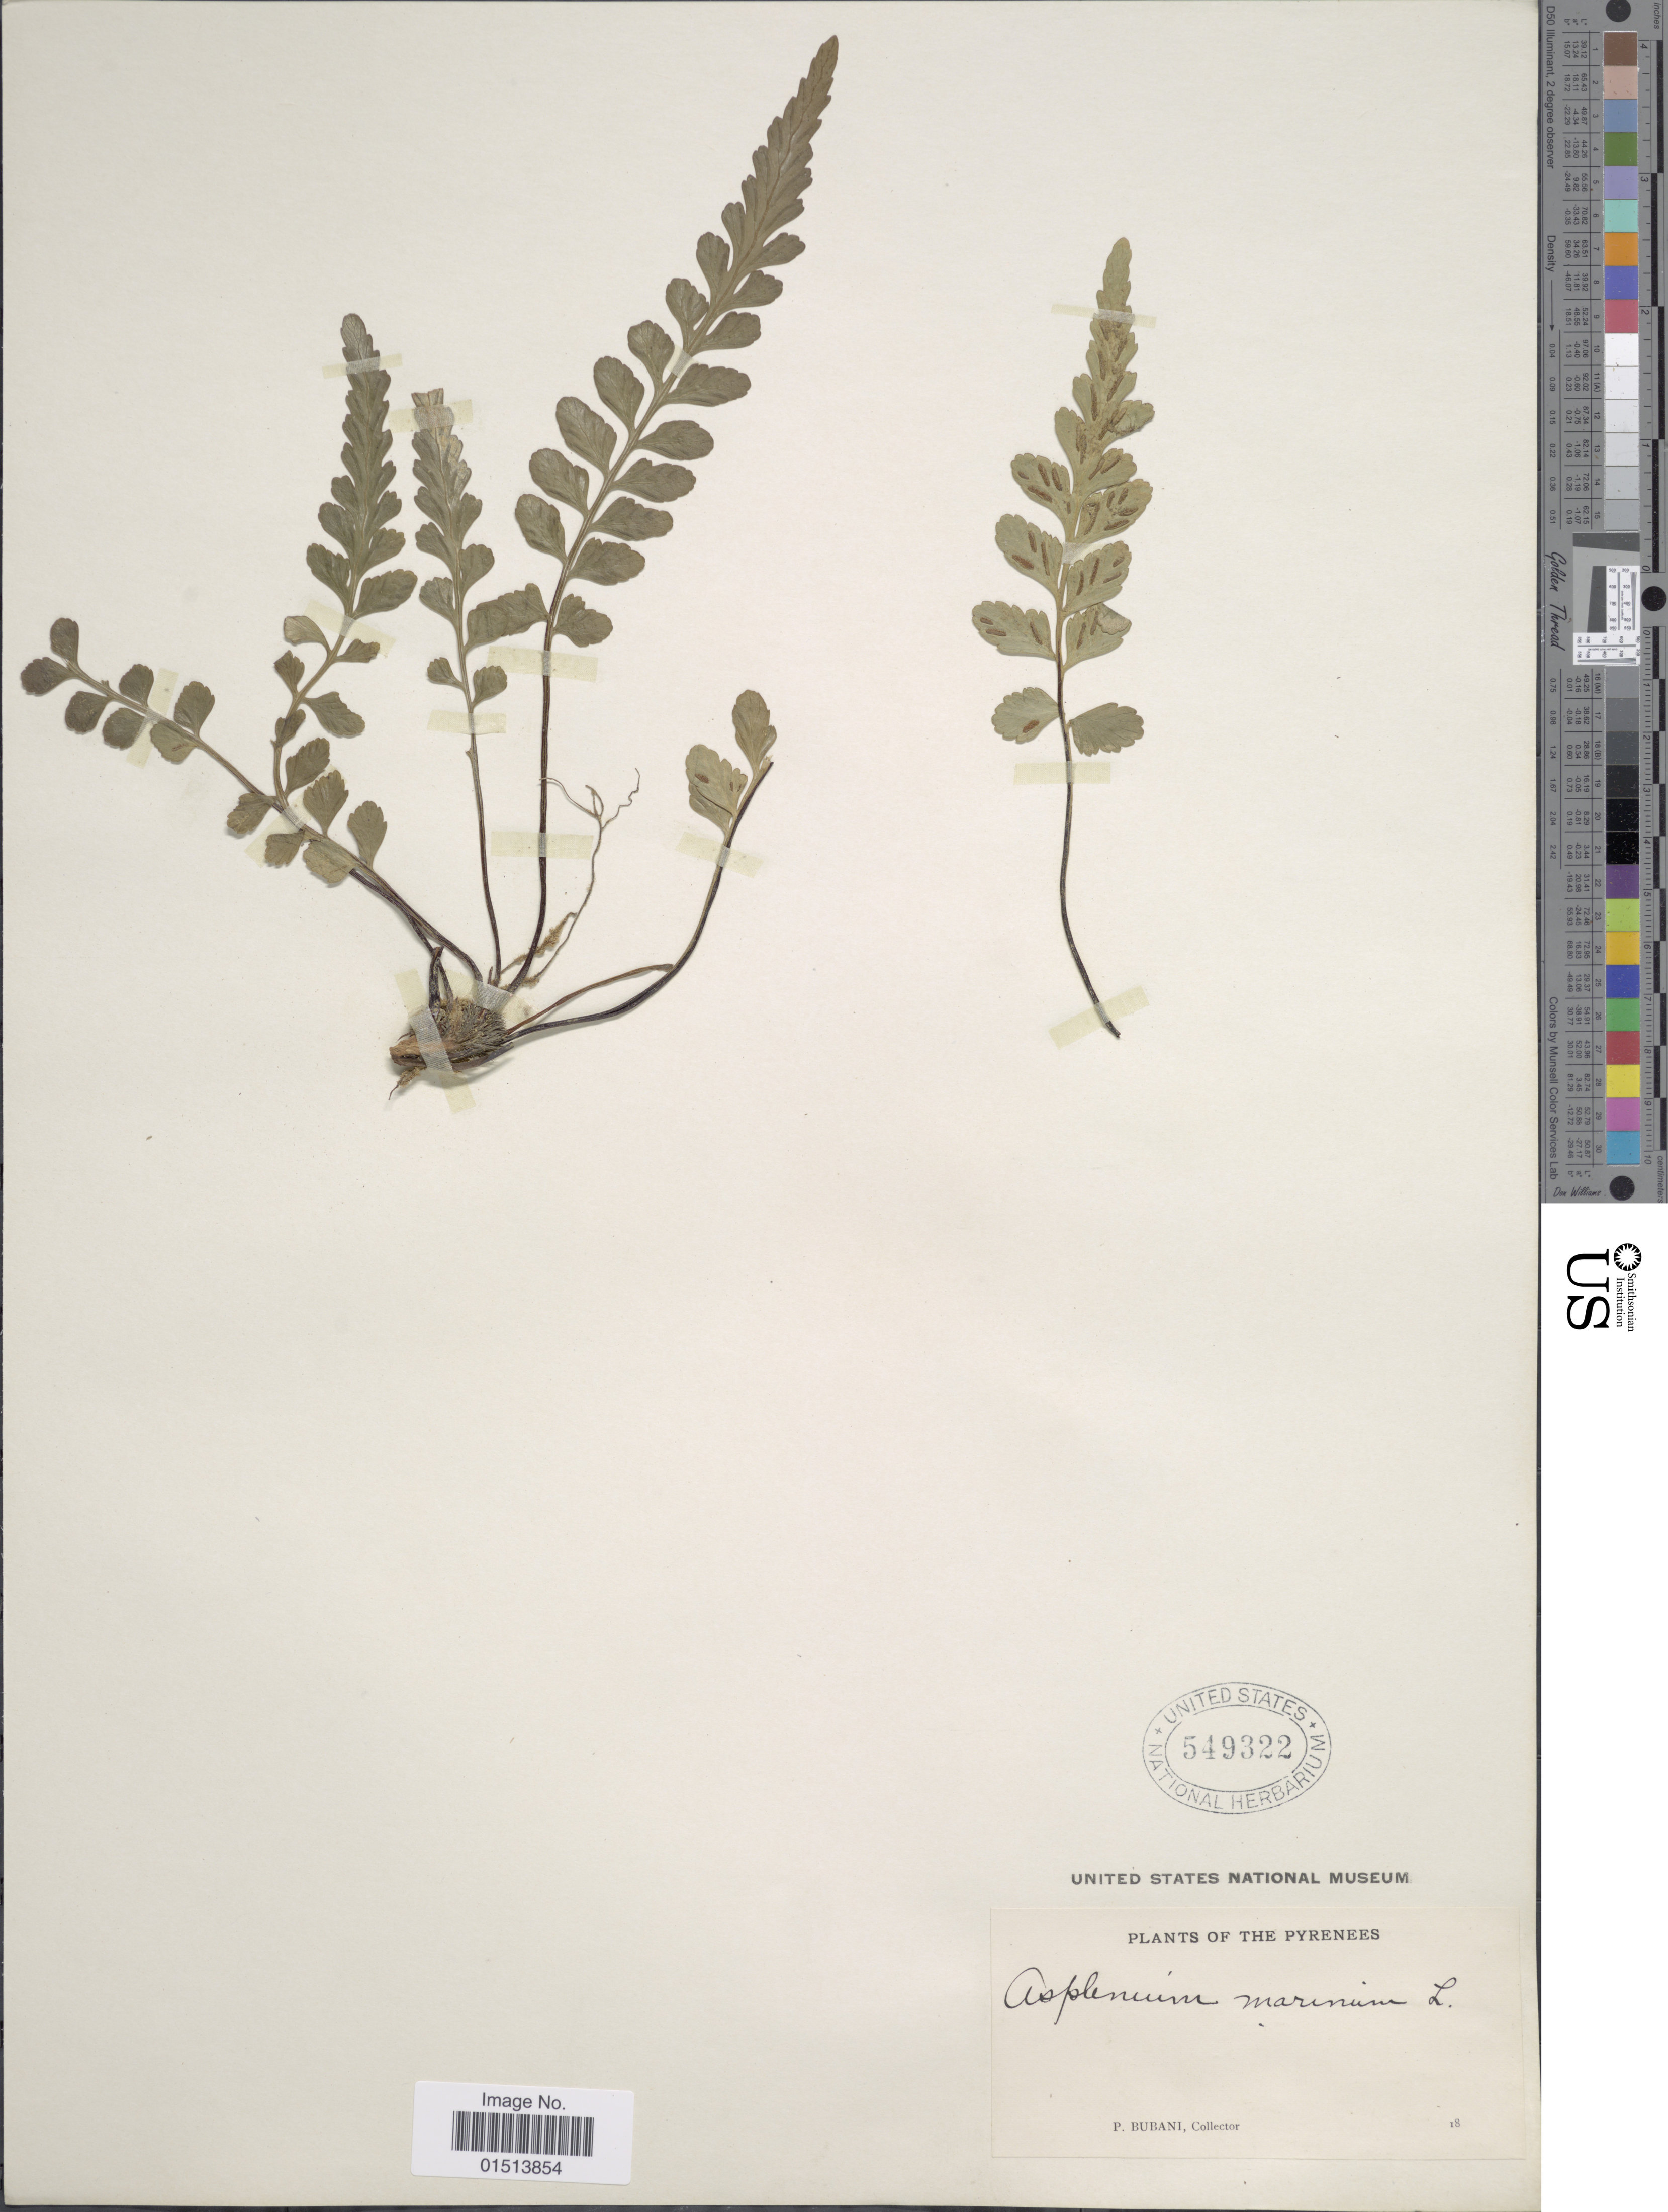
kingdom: Plantae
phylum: Tracheophyta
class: Polypodiopsida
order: Polypodiales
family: Aspleniaceae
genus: Asplenium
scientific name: Asplenium marinum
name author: L.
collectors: P. Bubani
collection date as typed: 18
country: France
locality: Pyrenees.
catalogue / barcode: US 549322